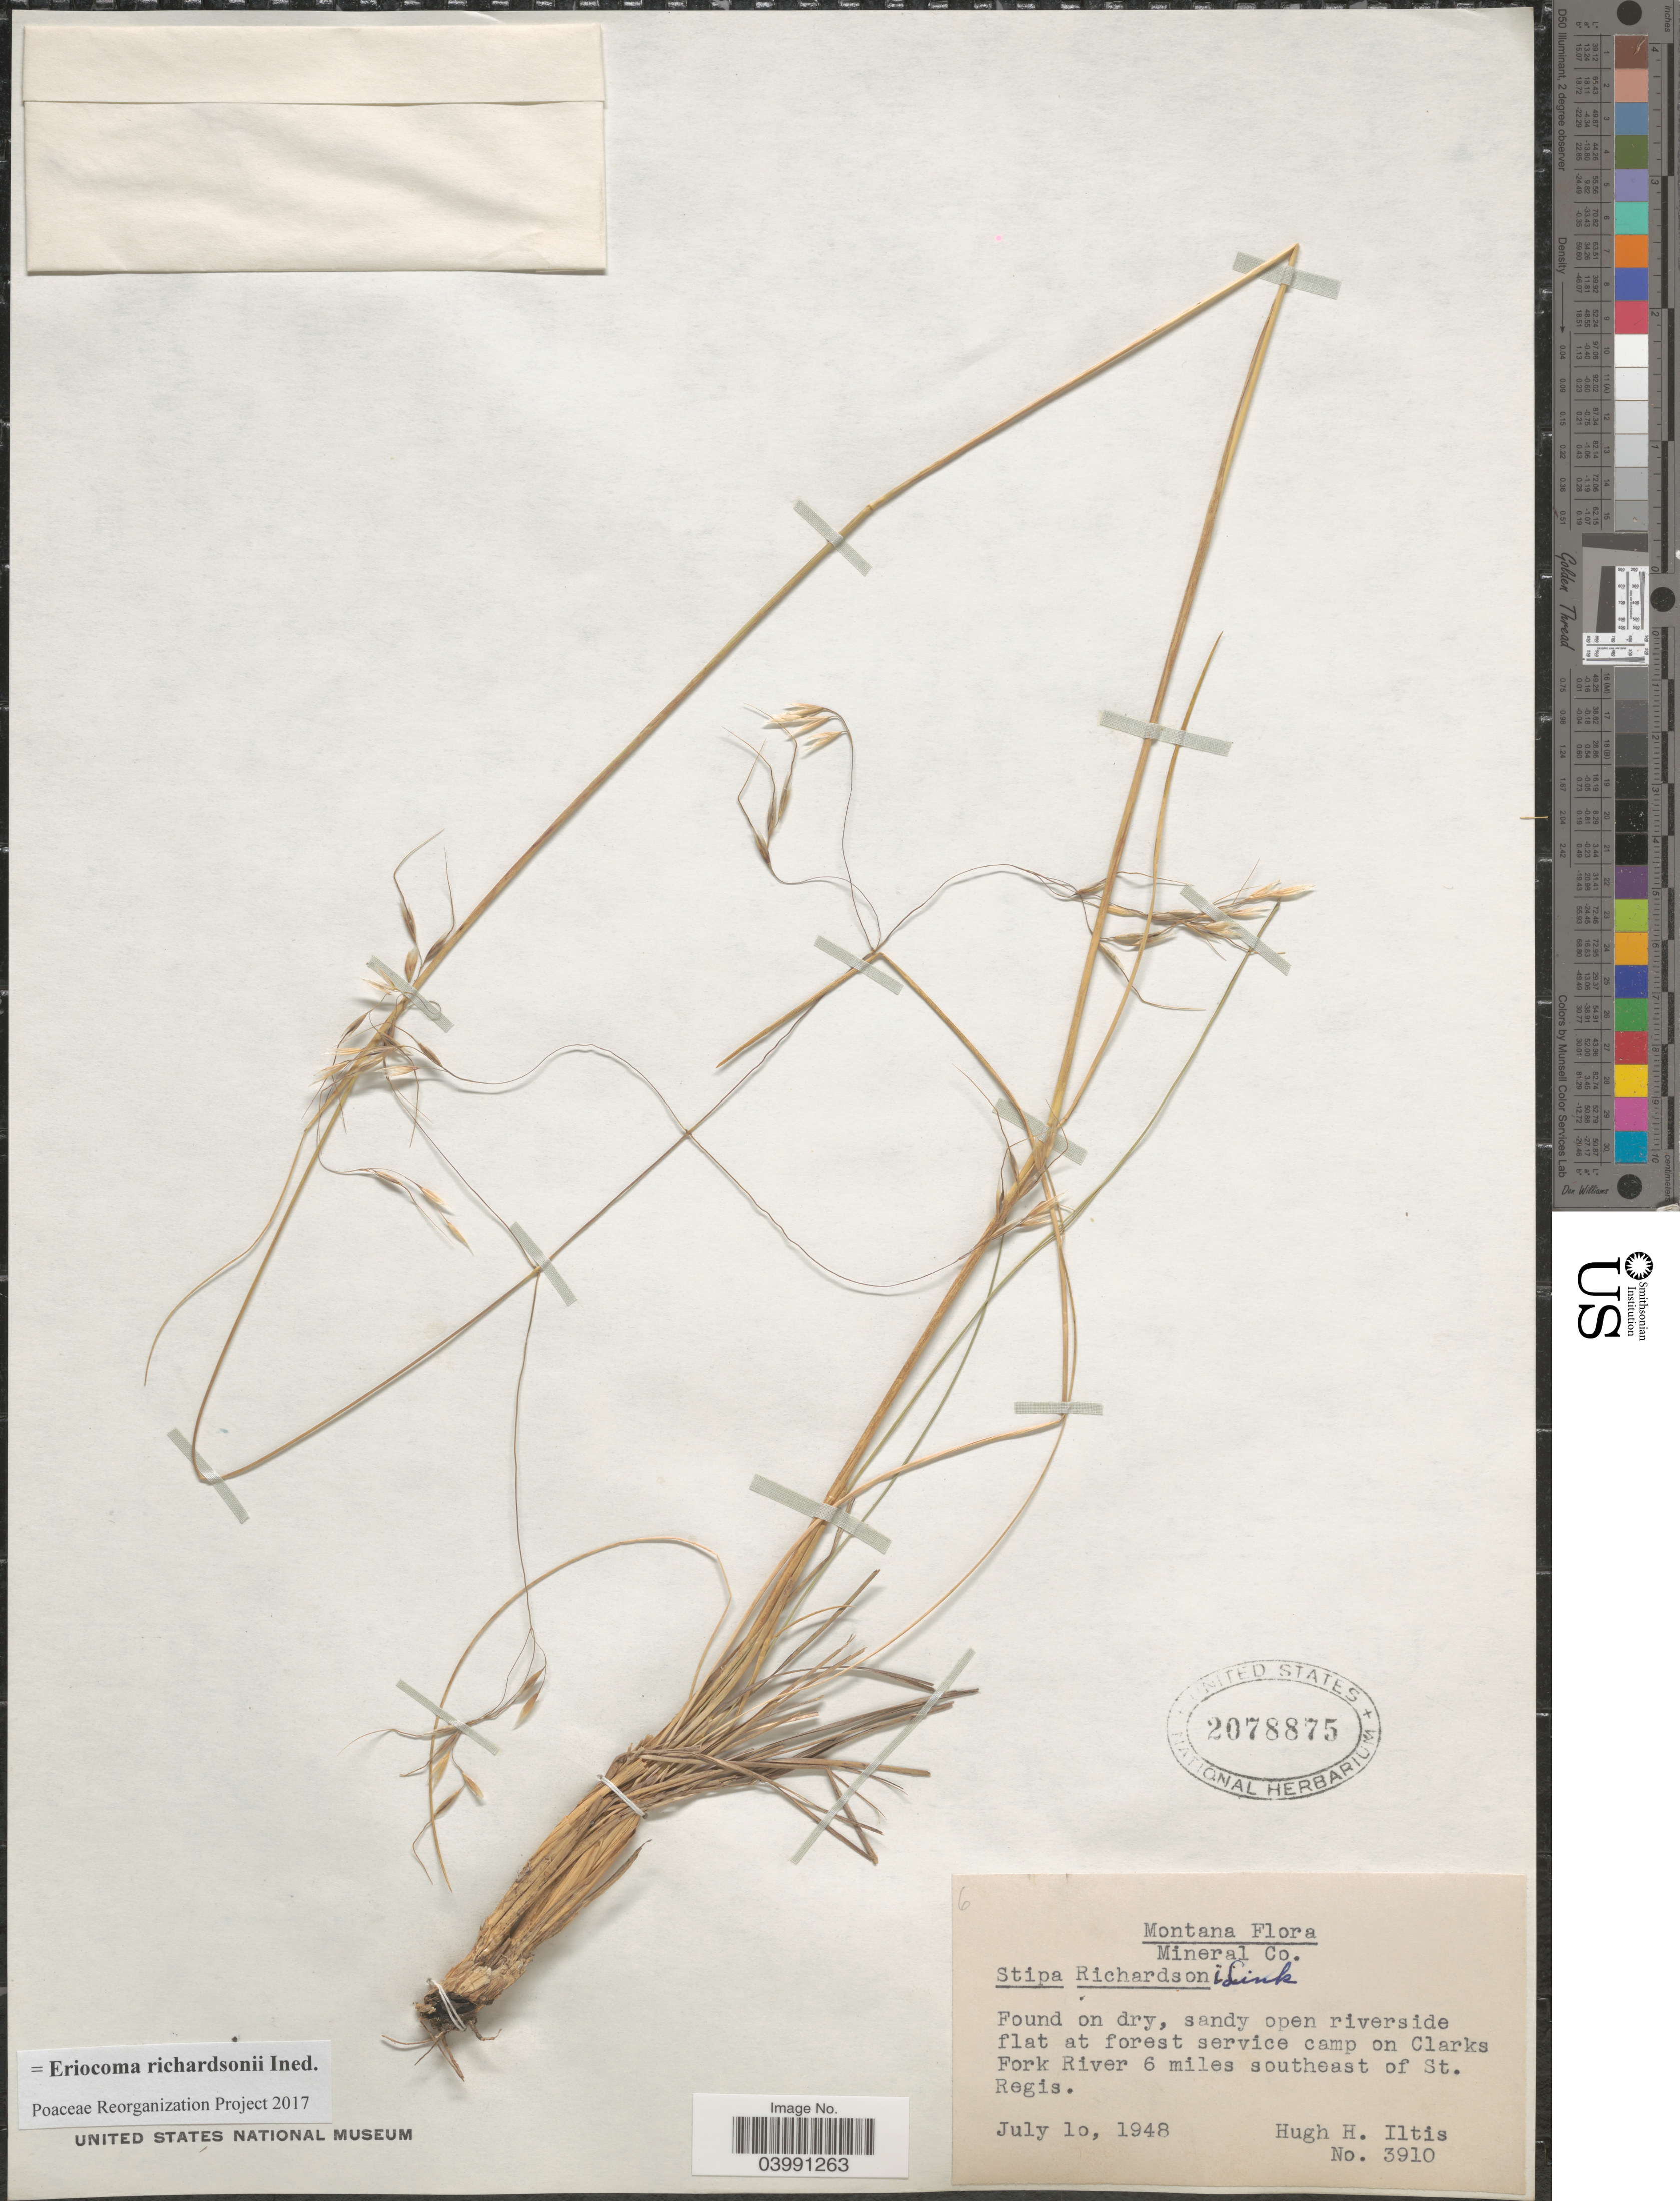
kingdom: Plantae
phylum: Tracheophyta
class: Liliopsida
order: Poales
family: Poaceae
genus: Eriocoma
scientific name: Eriocoma richardsonii ined.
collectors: H. Iltis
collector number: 3910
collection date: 1948-07-10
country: United States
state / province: Montana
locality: Mineral Co. At forest service camp on Clarks Fork River 6 miles southeast of St. Regis.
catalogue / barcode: US 2078875